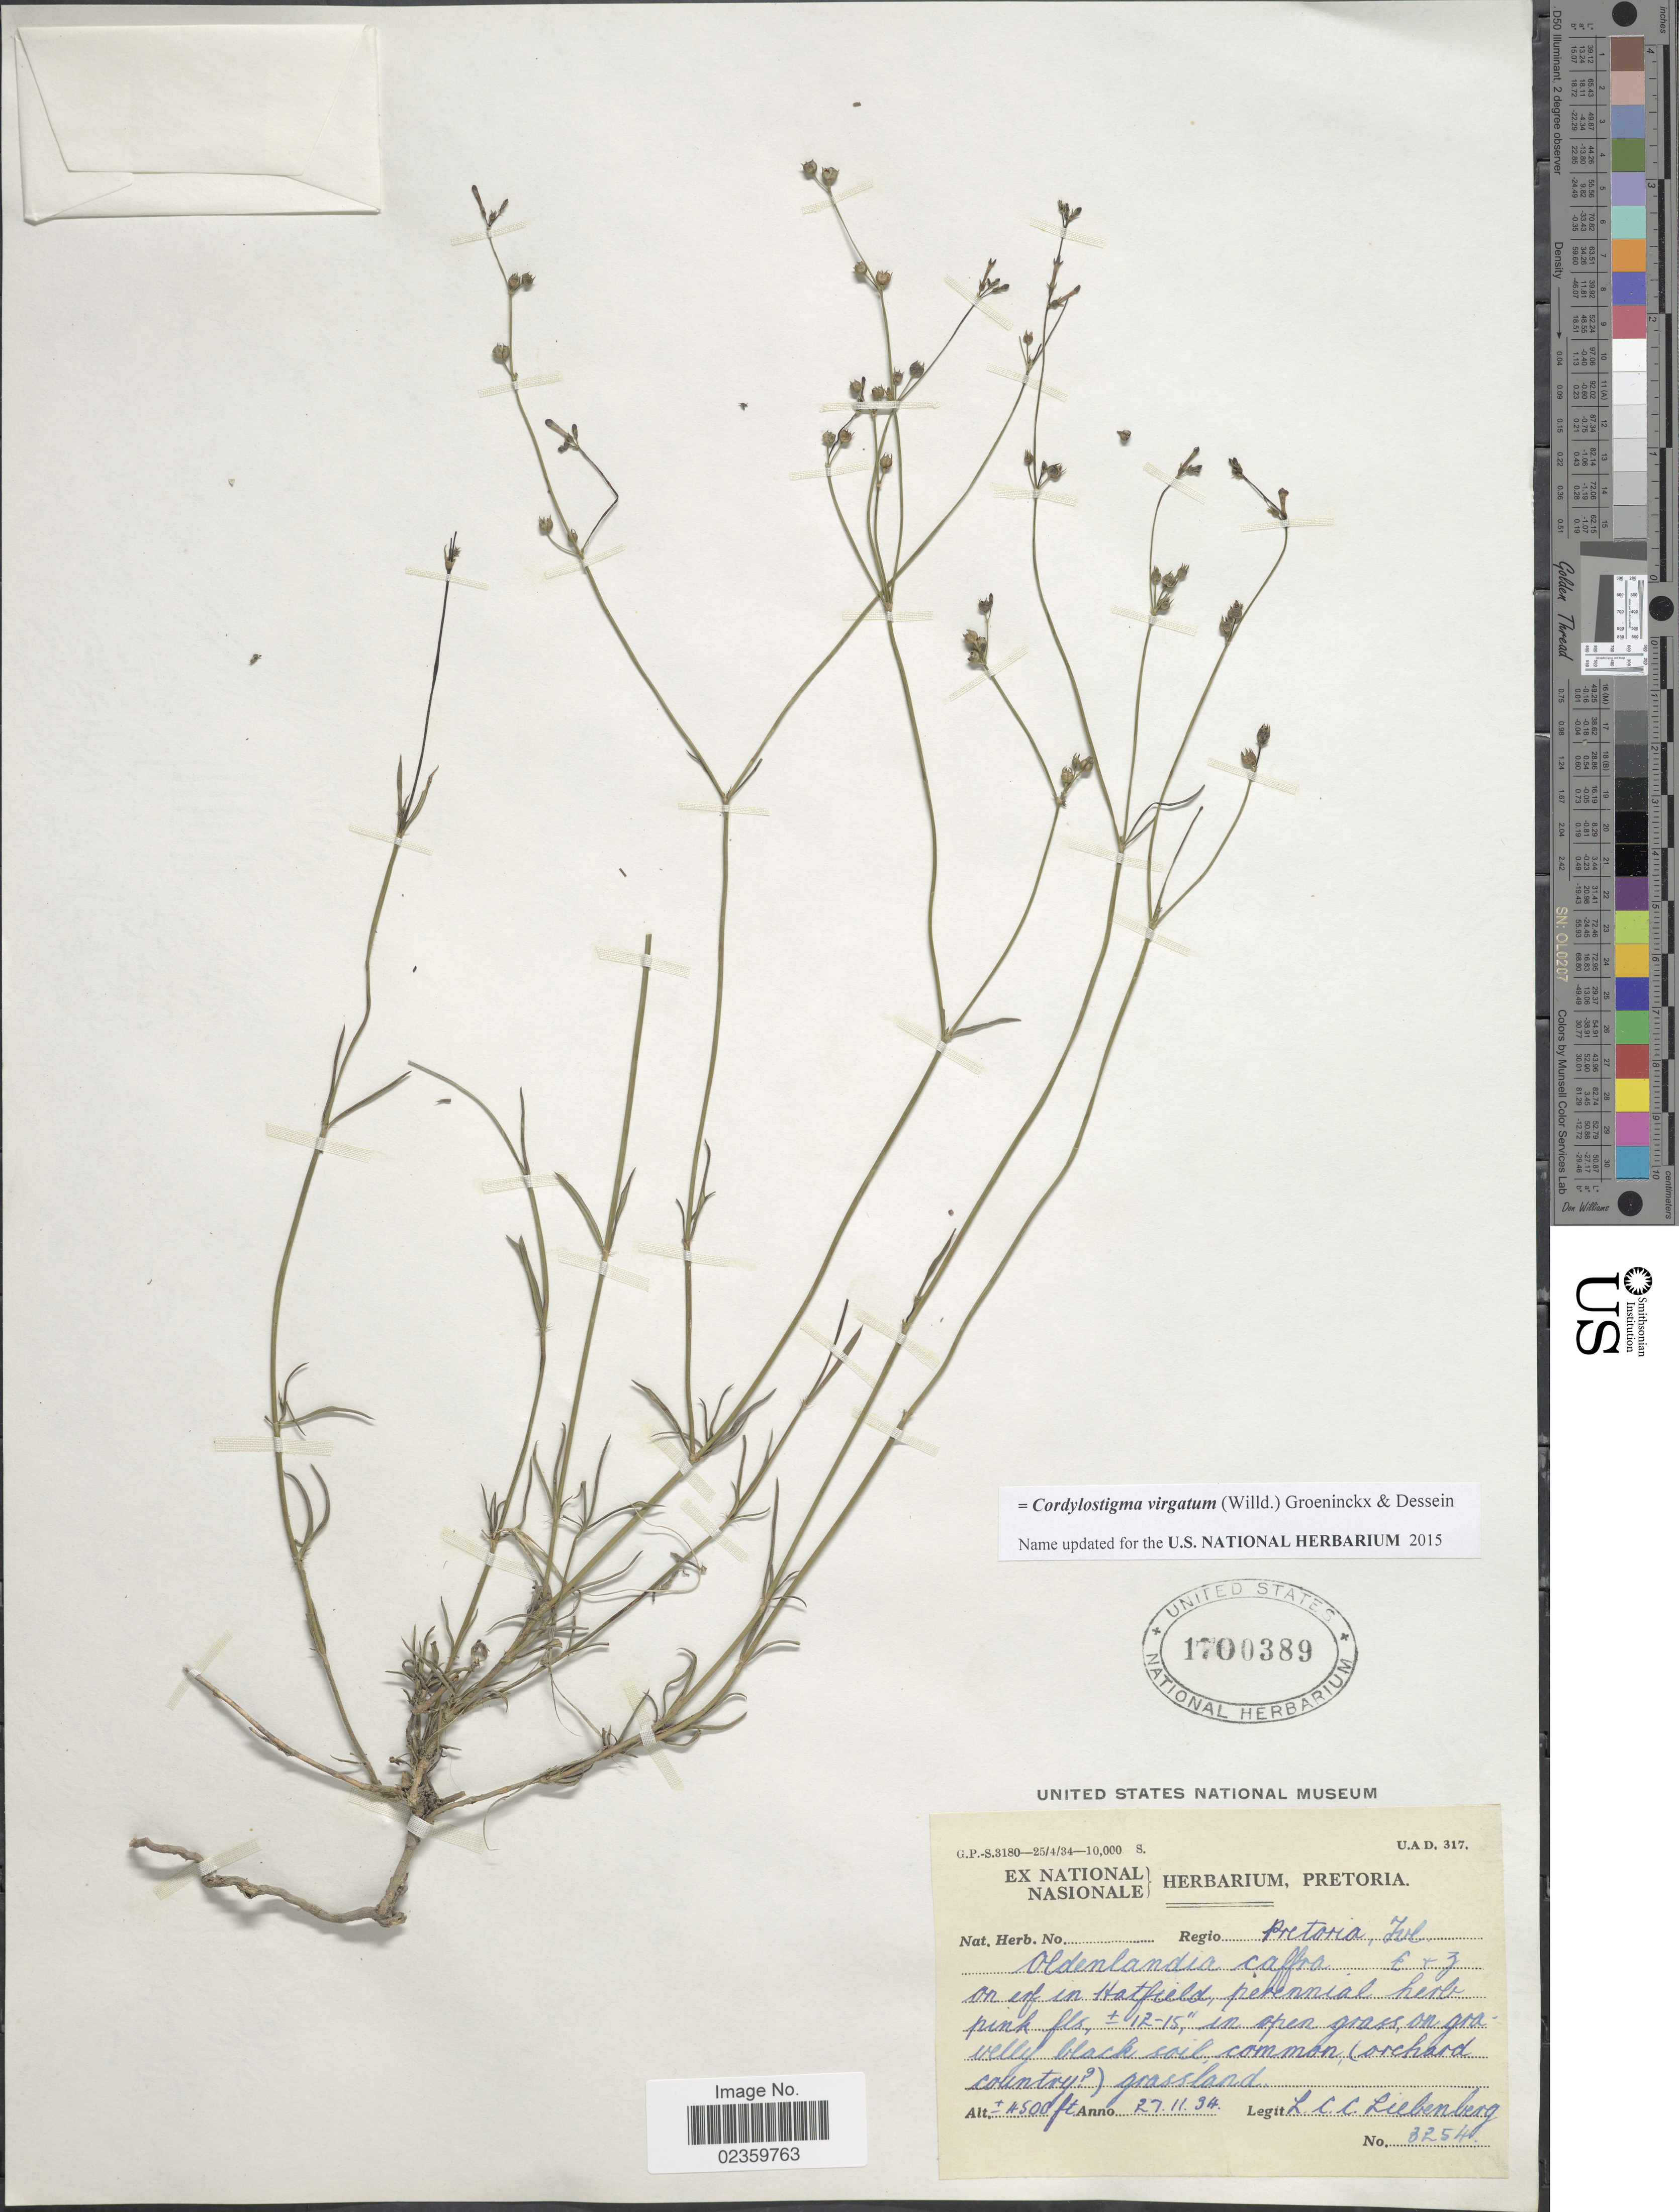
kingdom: Plantae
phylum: Tracheophyta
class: Magnoliopsida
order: Gentianales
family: Rubiaceae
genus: Cordylostigma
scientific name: Cordylostigma virgatum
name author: (Willd.) Groeninckx & Dessein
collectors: L. Liebenberg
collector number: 3254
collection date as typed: Transcribed d/m/y: 27/11/34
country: South Africa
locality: Pretoria, Tvl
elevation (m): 1372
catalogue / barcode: US 1700389